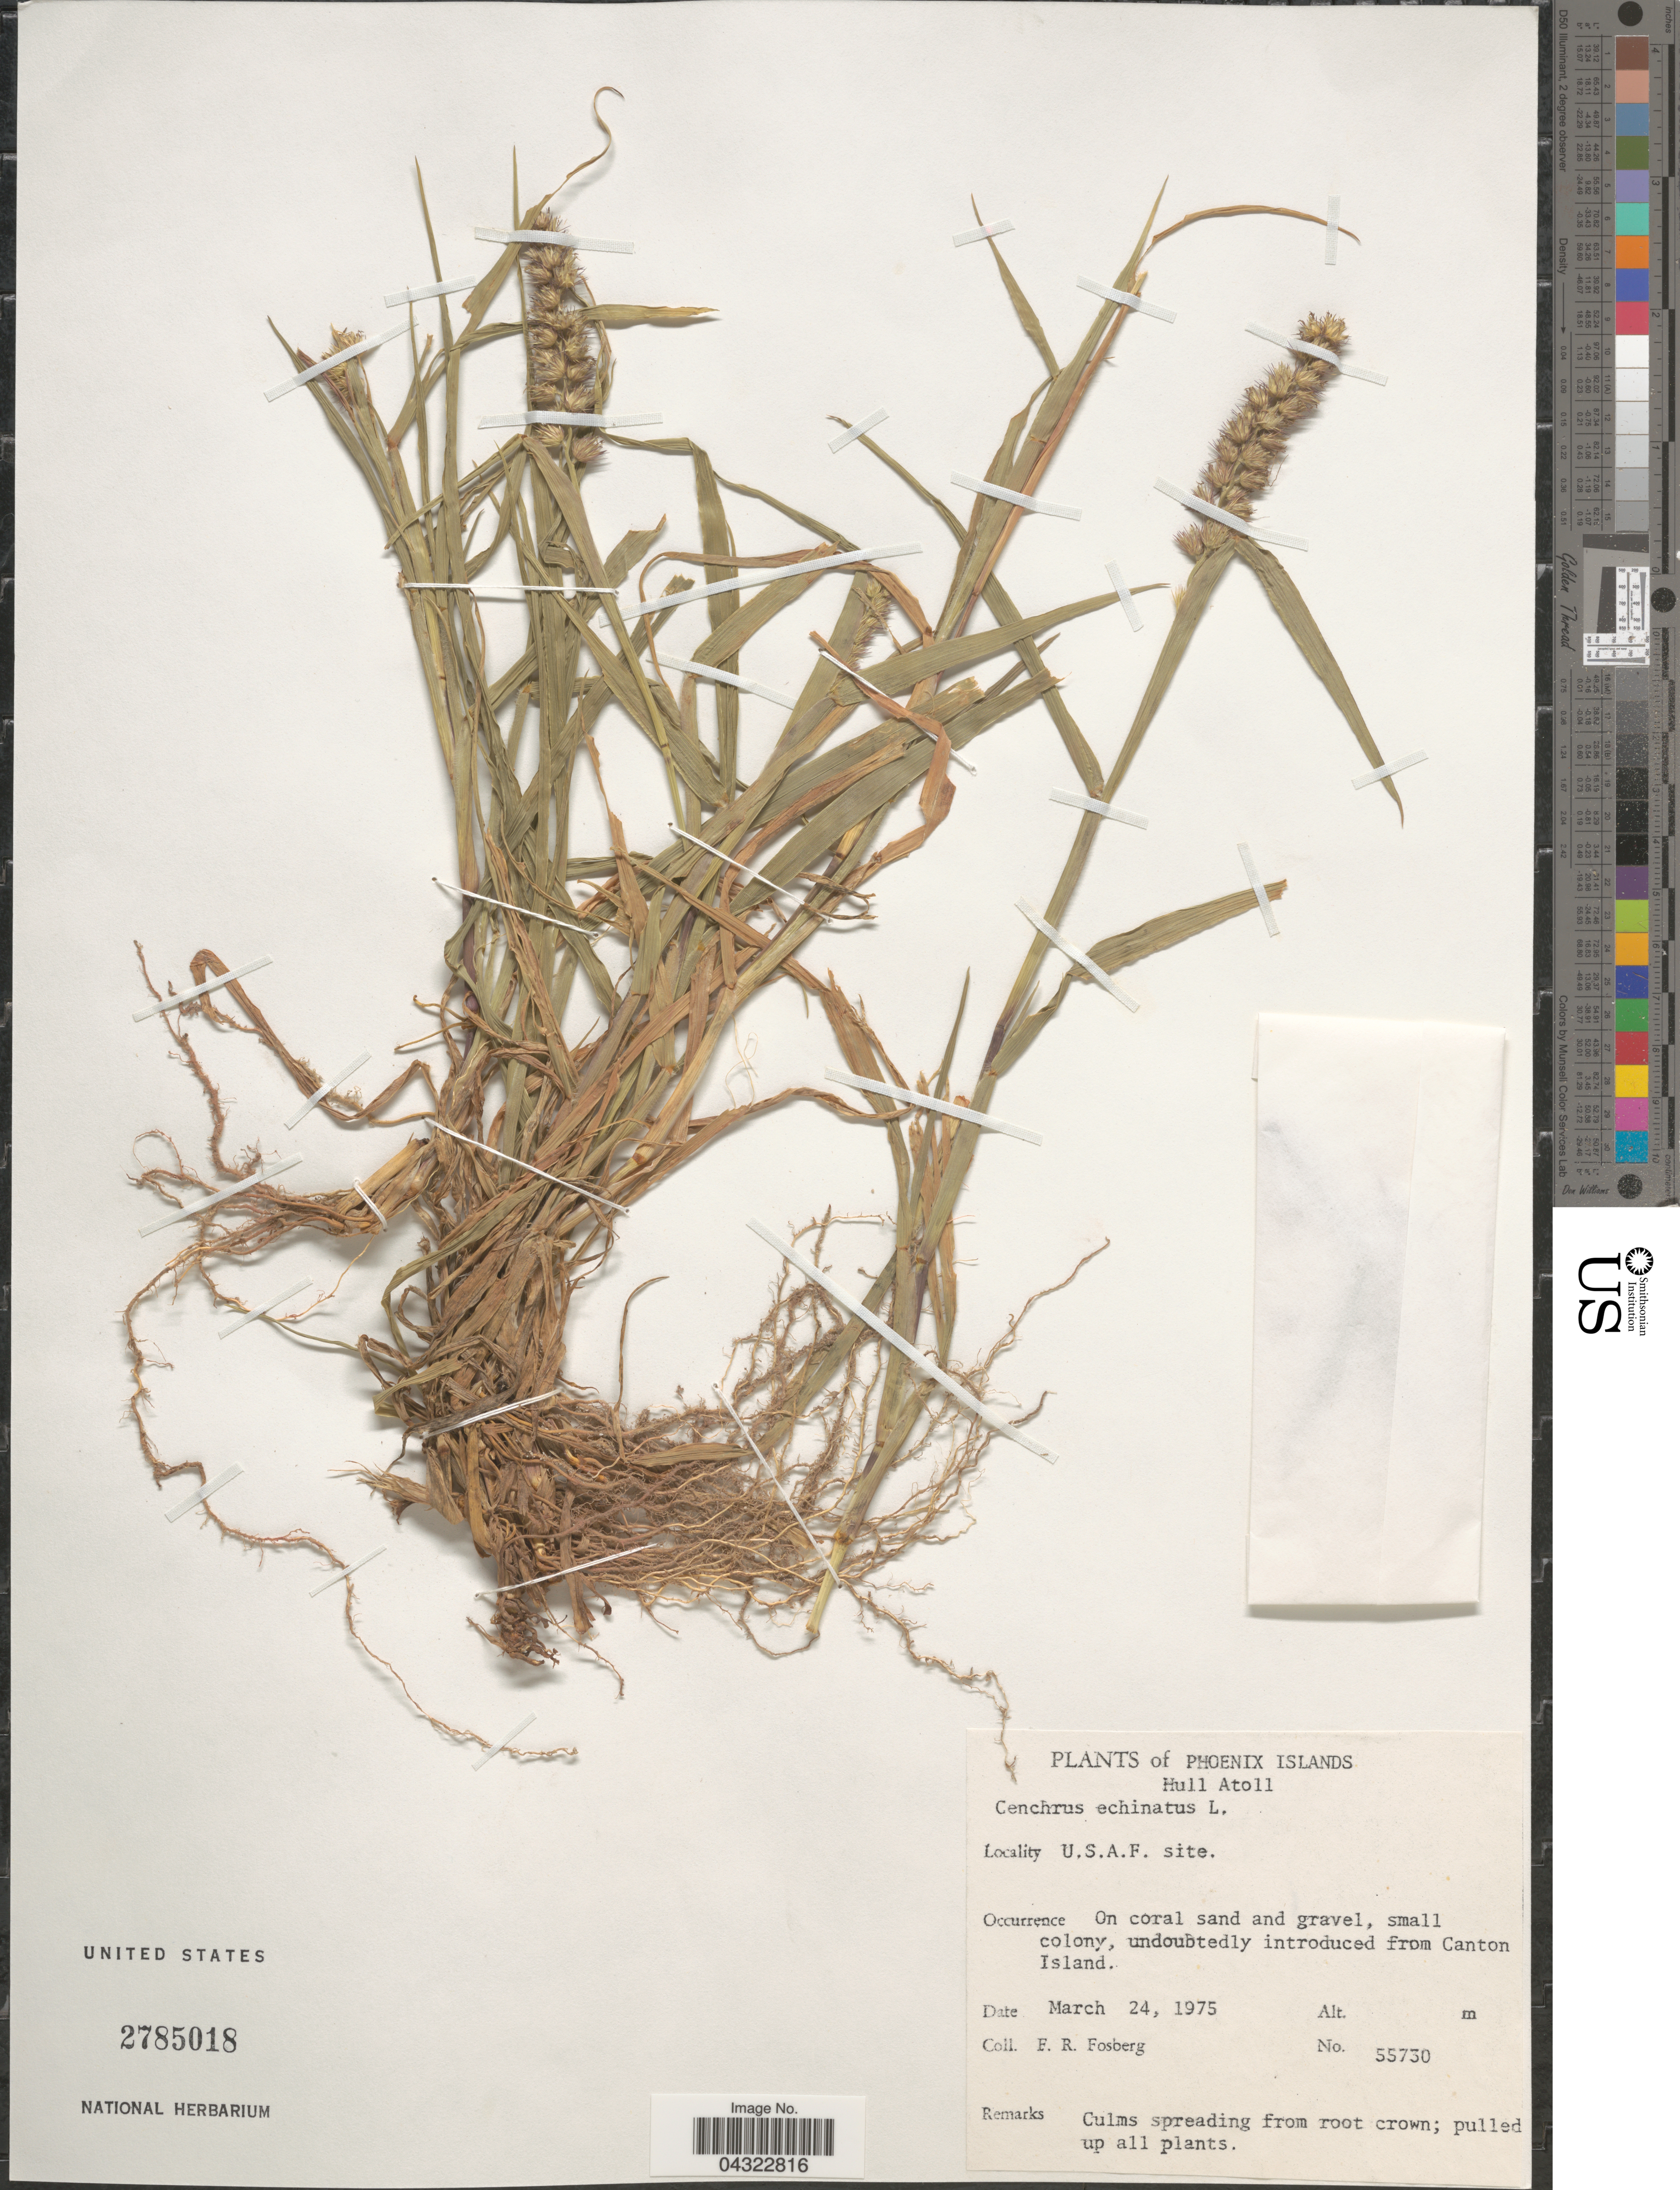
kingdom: Plantae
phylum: Tracheophyta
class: Liliopsida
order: Poales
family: Poaceae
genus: Cenchrus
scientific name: Cenchrus echinatus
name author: L.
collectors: F. R. Fosberg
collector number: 55730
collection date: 1975-03-24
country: Kiribati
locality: Phoenix Isl. Hull Atoll. U.S.A.F. site.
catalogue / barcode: US 2785018